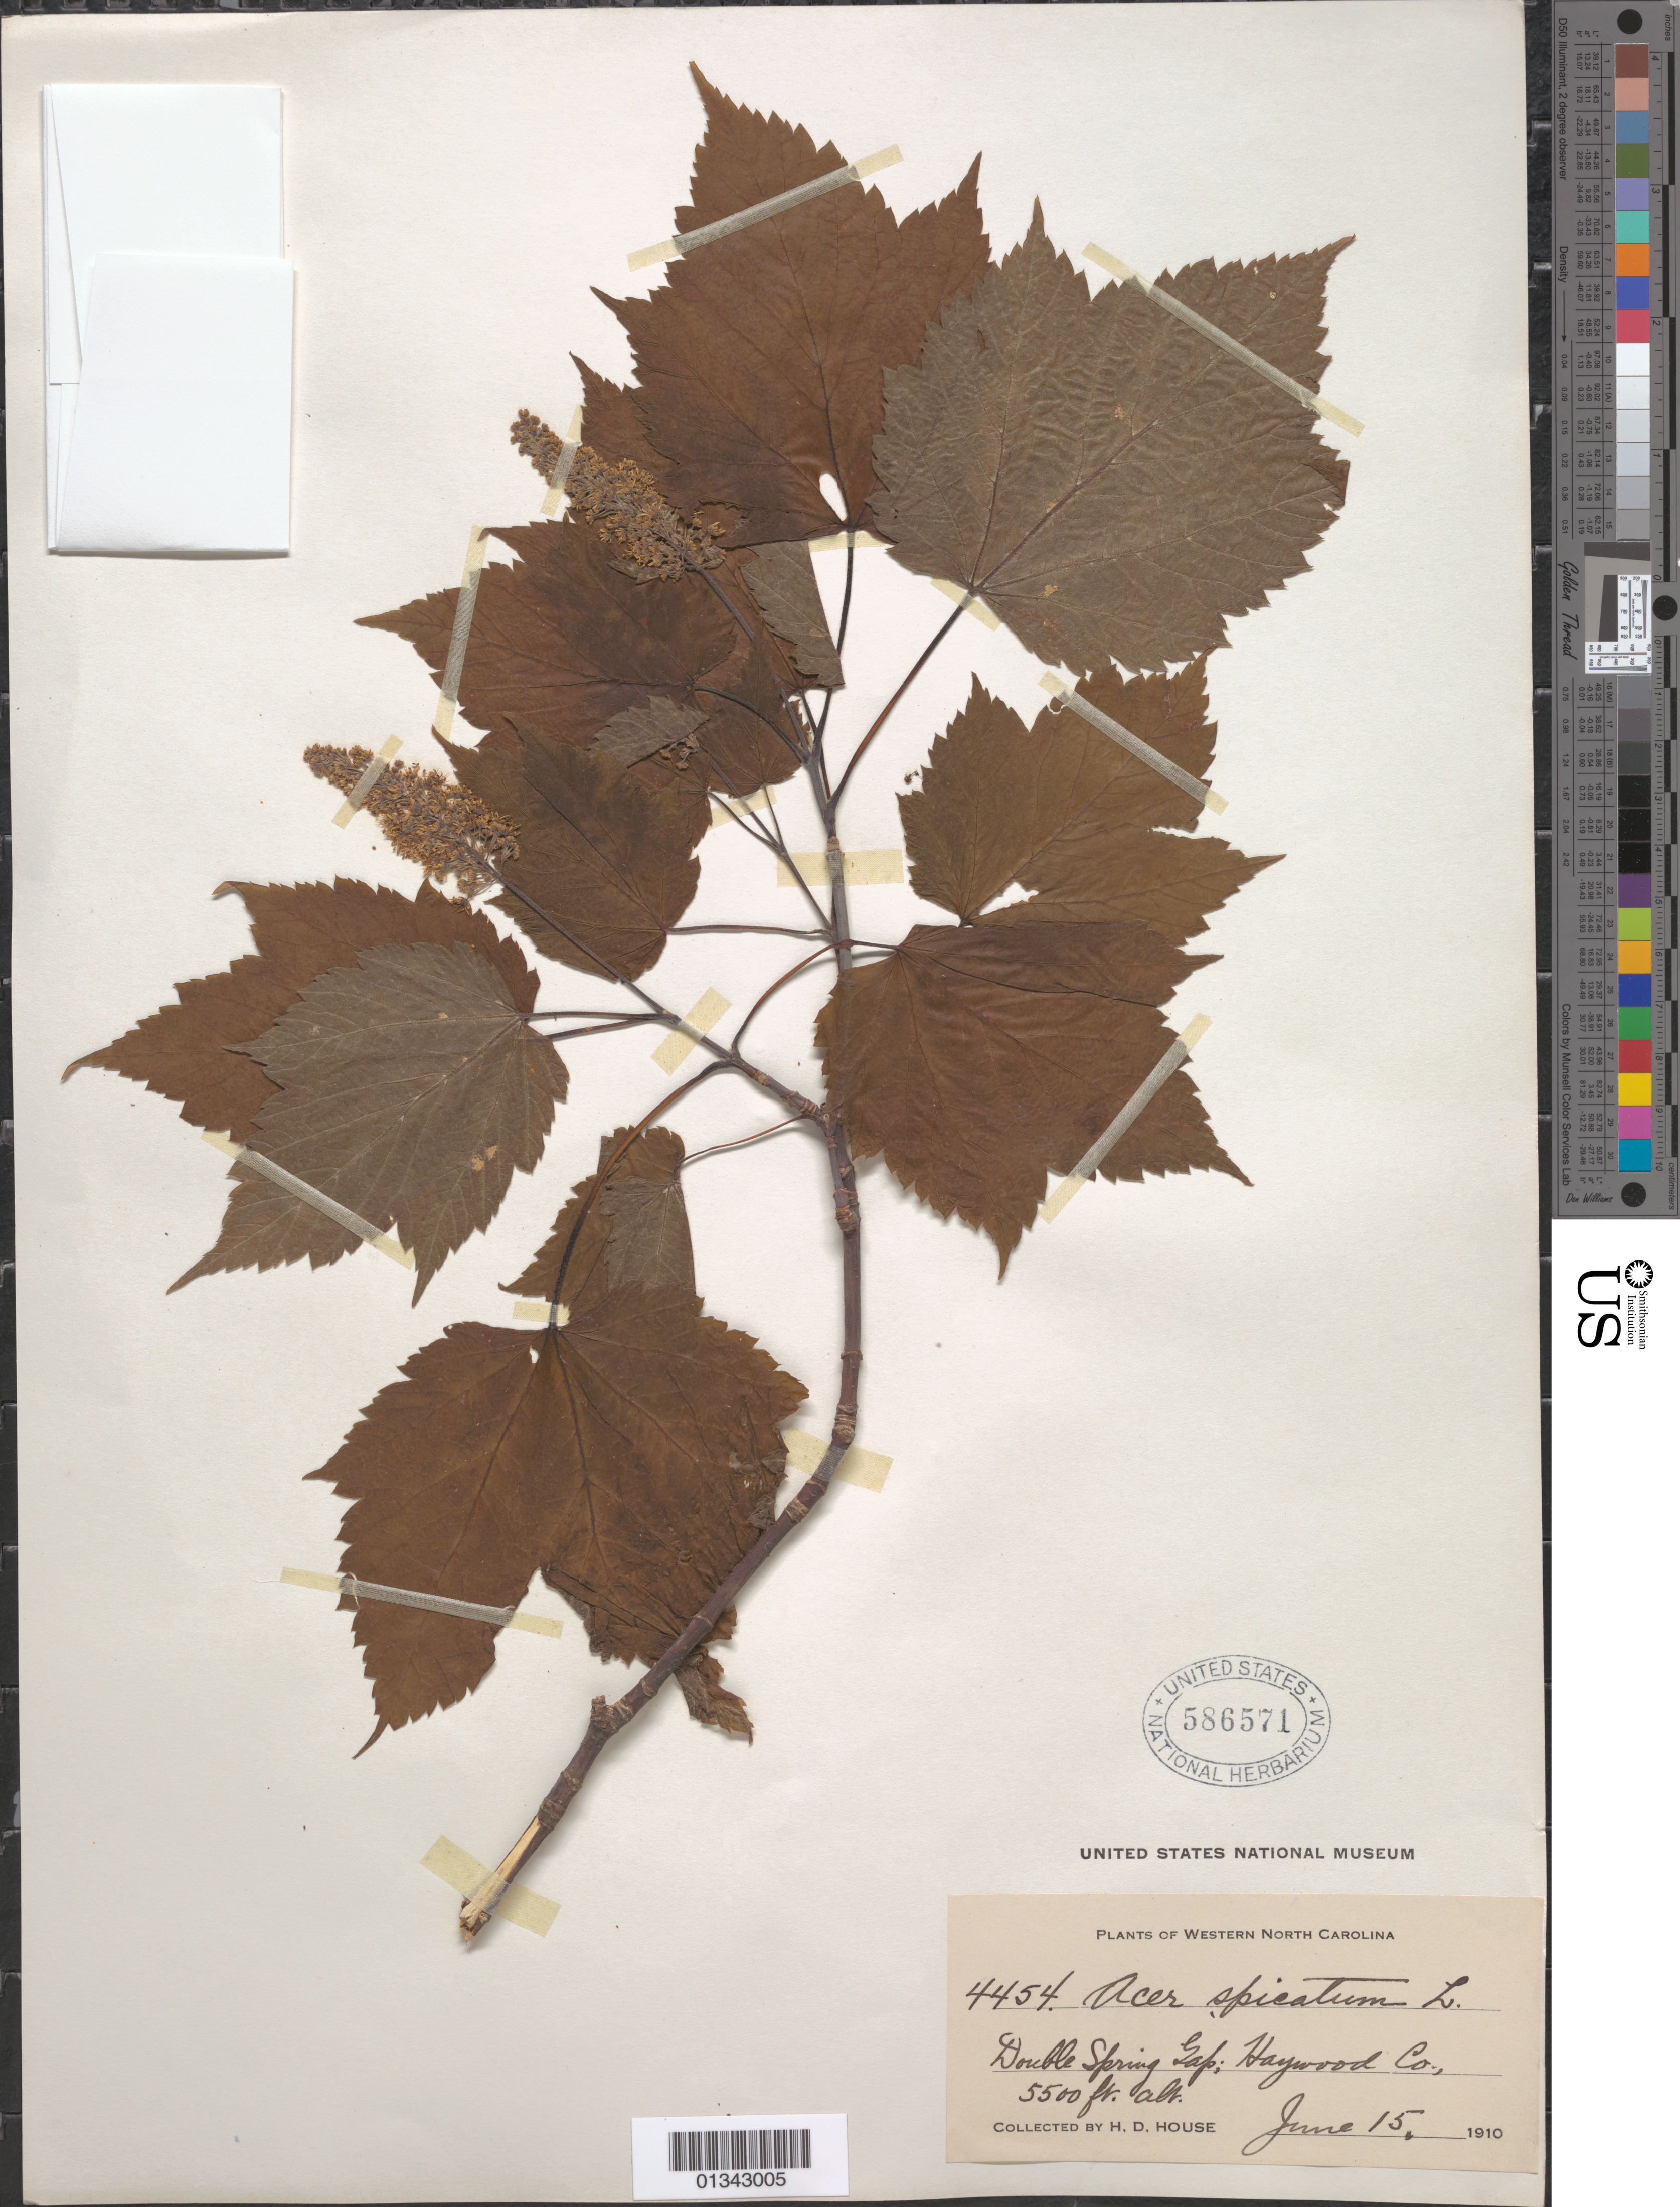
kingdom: Plantae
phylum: Tracheophyta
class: Magnoliopsida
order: Sapindales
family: Sapindaceae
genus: Acer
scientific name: Acer spicatum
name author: Lam.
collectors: H. D. House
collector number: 4454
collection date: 1910-06-15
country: United States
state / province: North Carolina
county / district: Haywood County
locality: Haywood County, Double Spring Gap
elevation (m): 1676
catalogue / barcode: US 586571